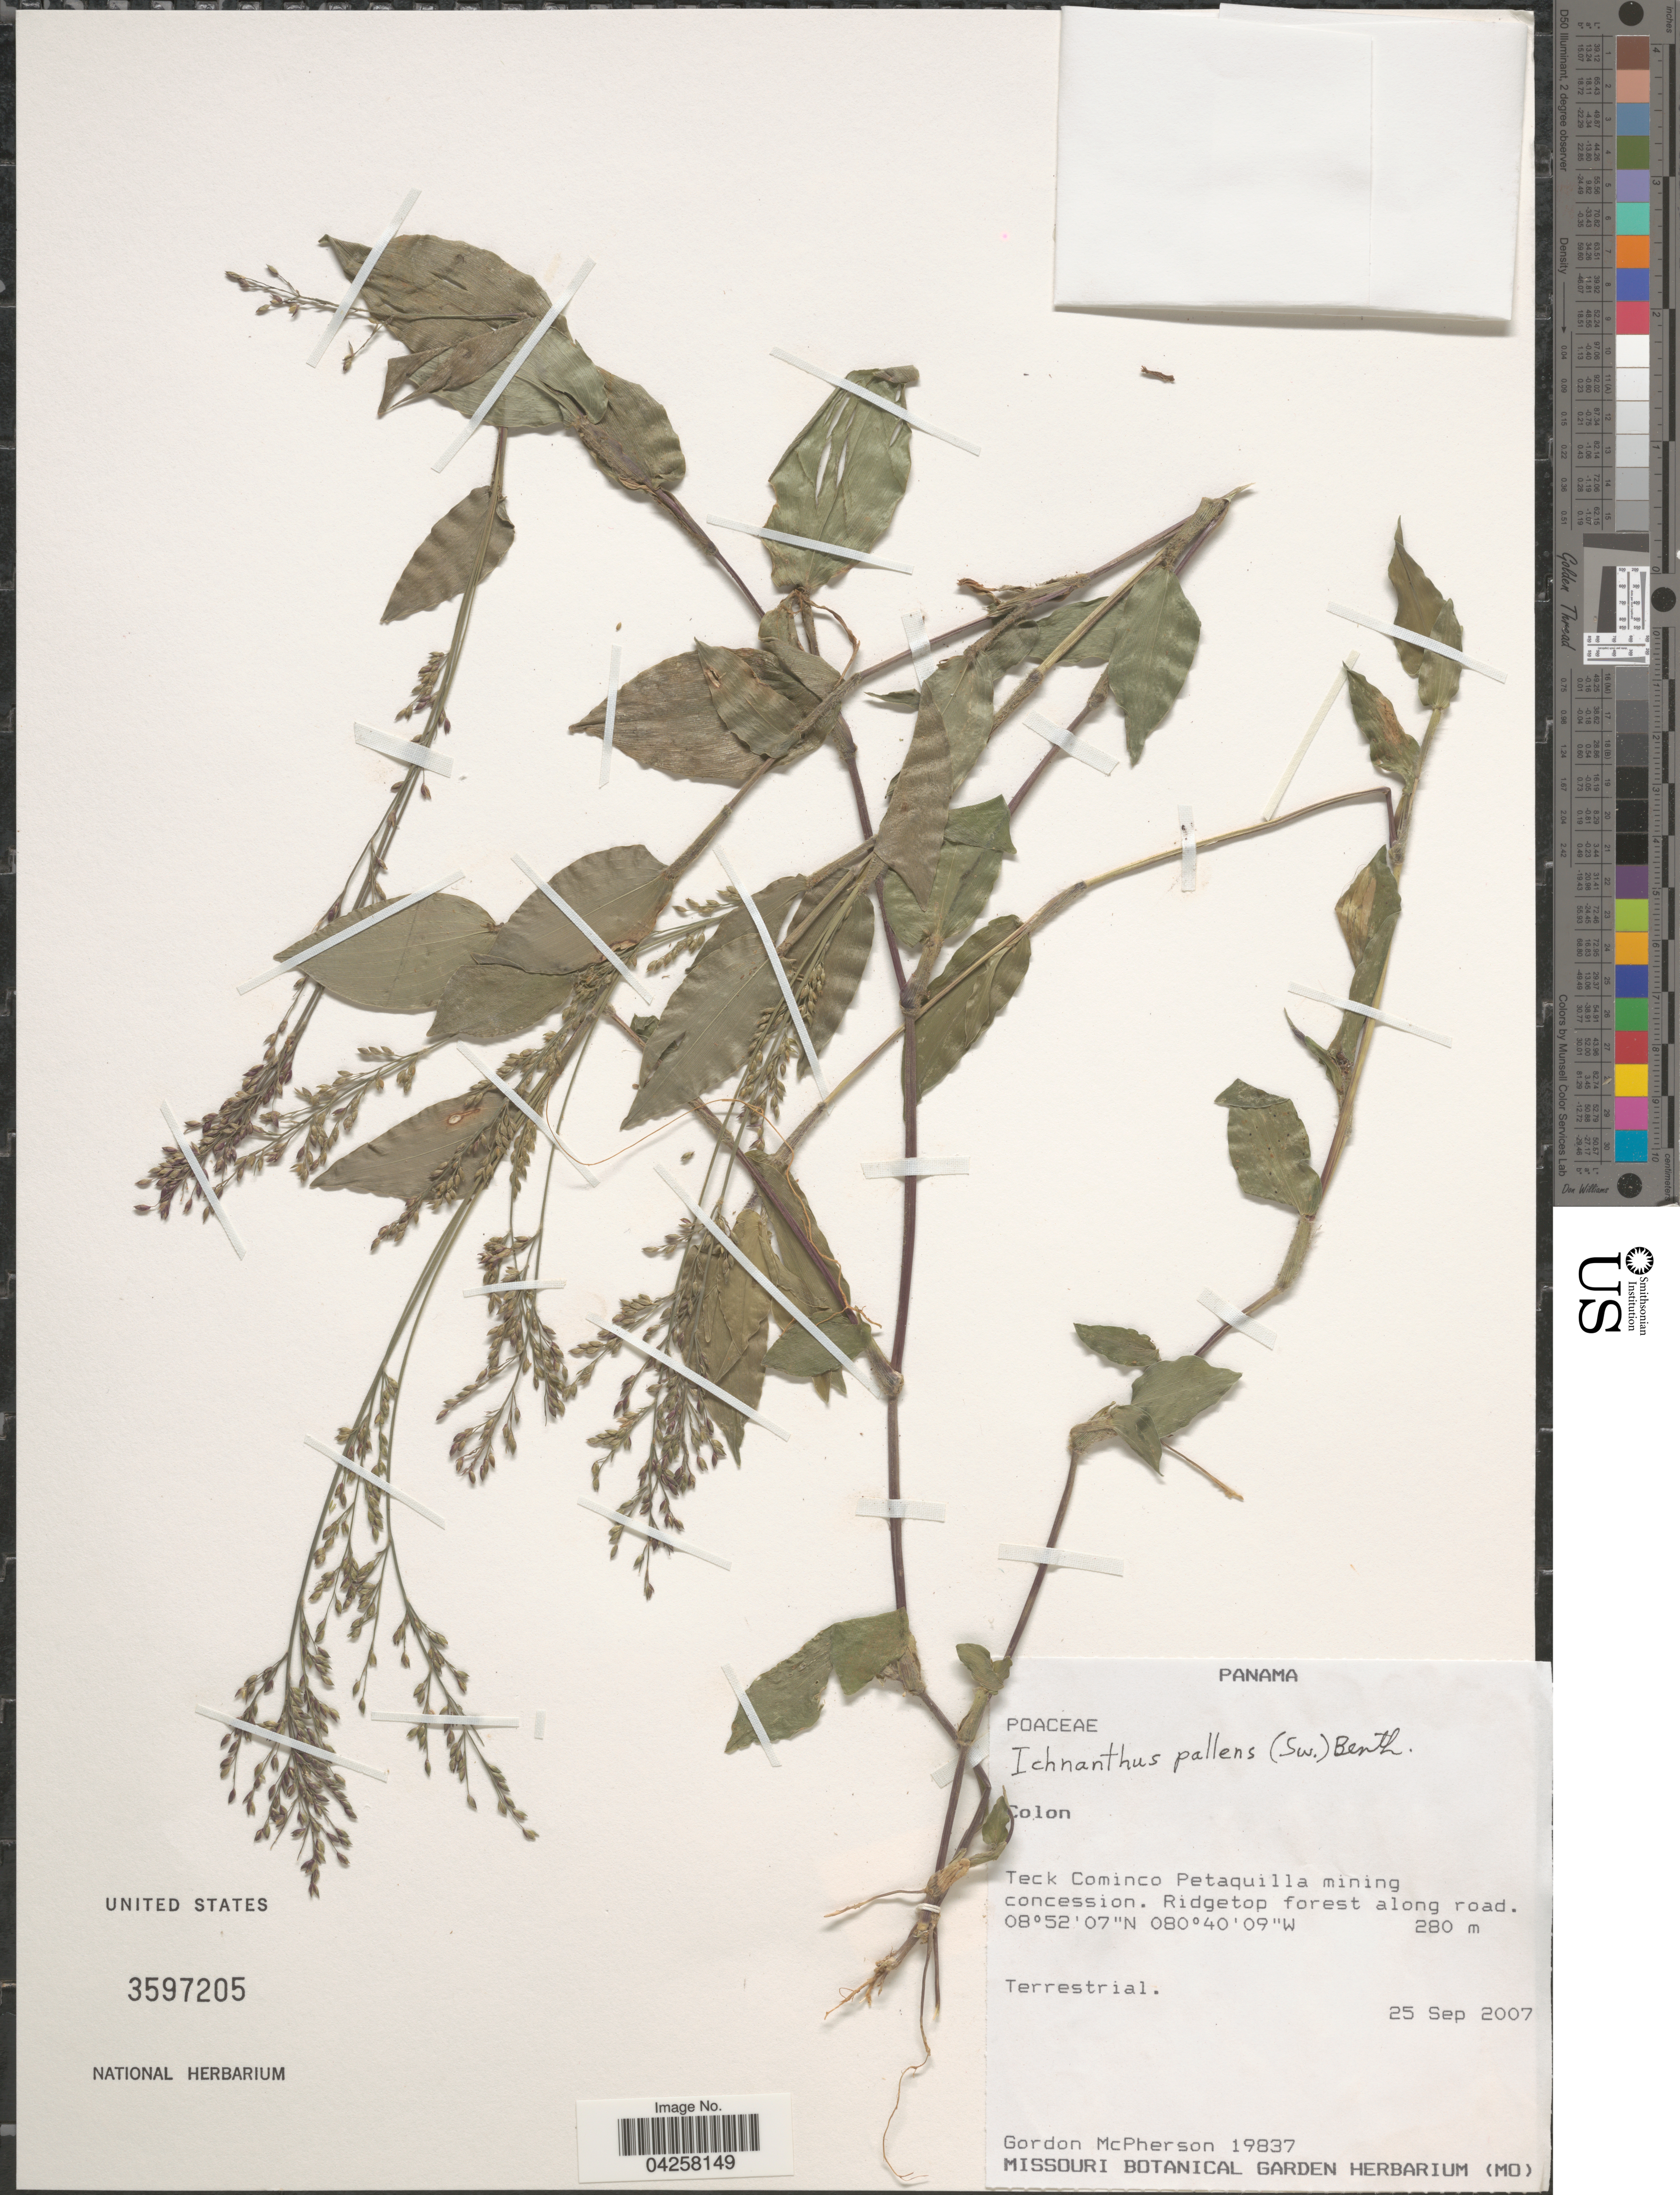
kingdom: Plantae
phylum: Tracheophyta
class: Liliopsida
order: Poales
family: Poaceae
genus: Ichnanthus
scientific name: Ichnanthus pallens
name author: (Sw.) Munro ex Benth.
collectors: G. McPherson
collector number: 19837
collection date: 2007-09-25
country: Panama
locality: Teck Cominco Petaquilla mining concession. Ridgetop forest along road.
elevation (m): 280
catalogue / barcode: US 3597205